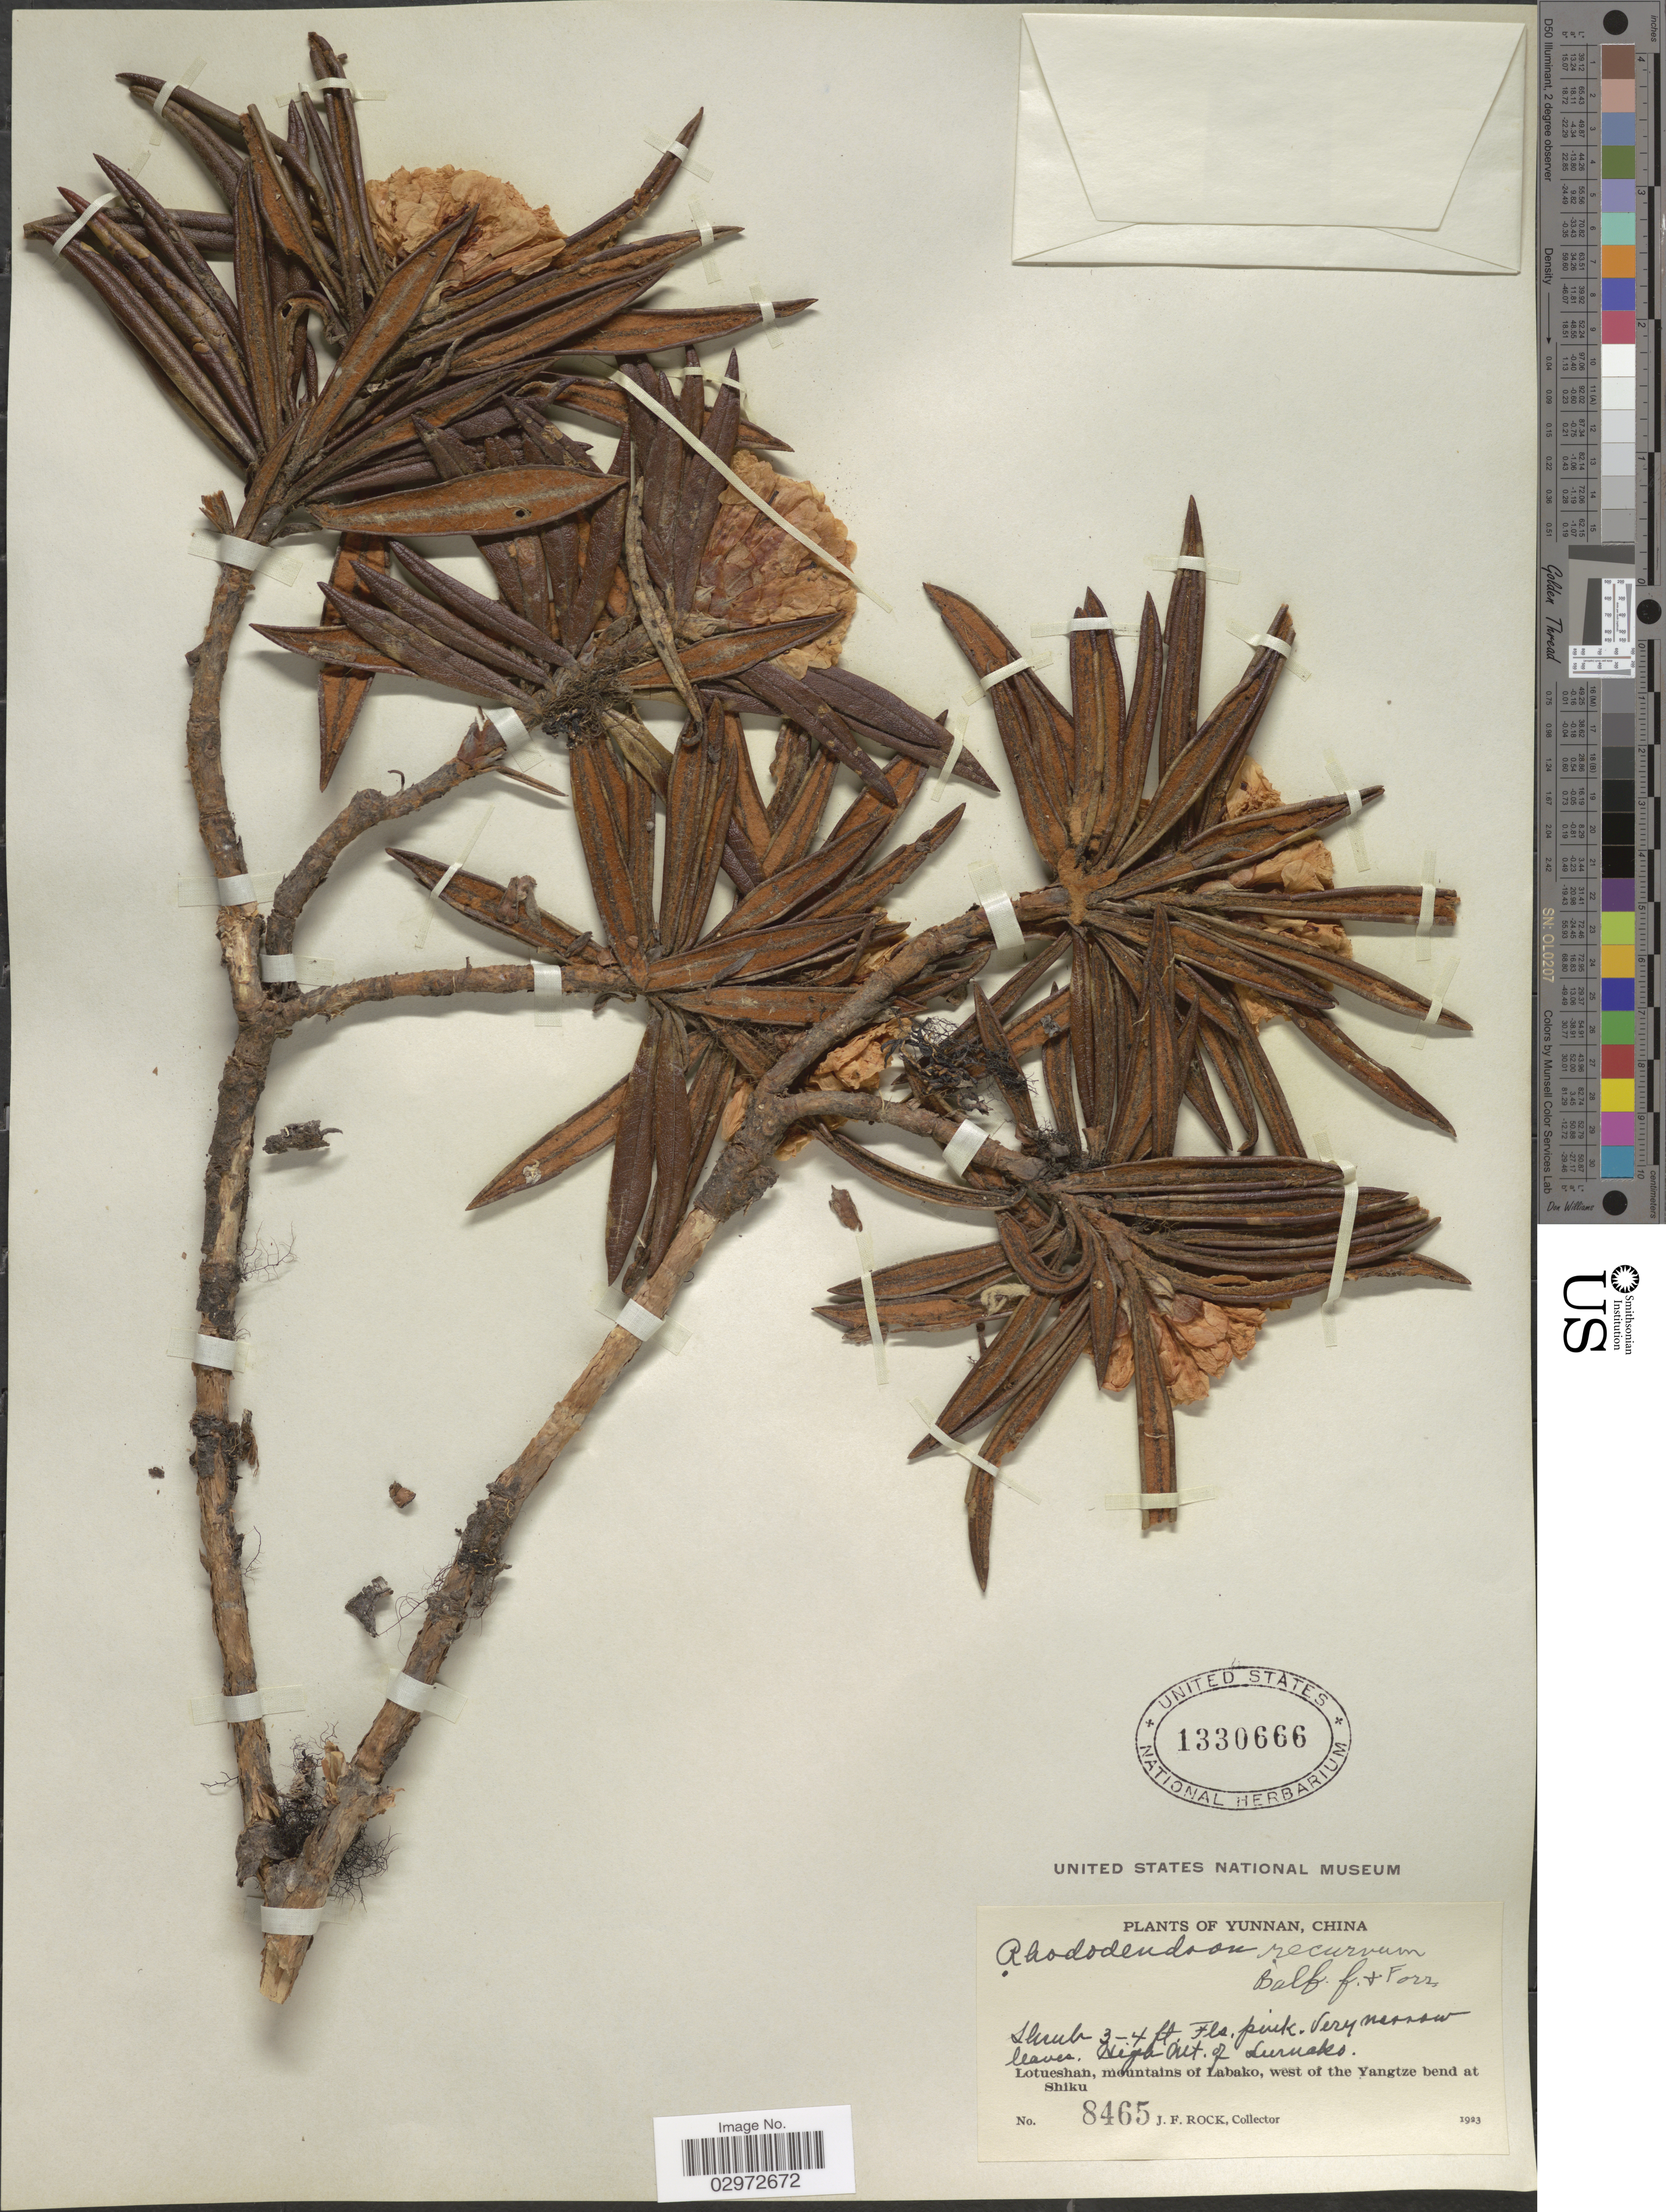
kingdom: Plantae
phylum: Tracheophyta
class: Magnoliopsida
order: Ericales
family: Ericaceae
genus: Rhododendron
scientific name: Rhododendron recurvum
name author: Balf. f. & Forrest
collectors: J. Rock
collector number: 8465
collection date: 1923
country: China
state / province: Yunnan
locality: Lotueshan, mountains of Labako, west of the Yangtze bend at Shiku.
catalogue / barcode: US 1330666